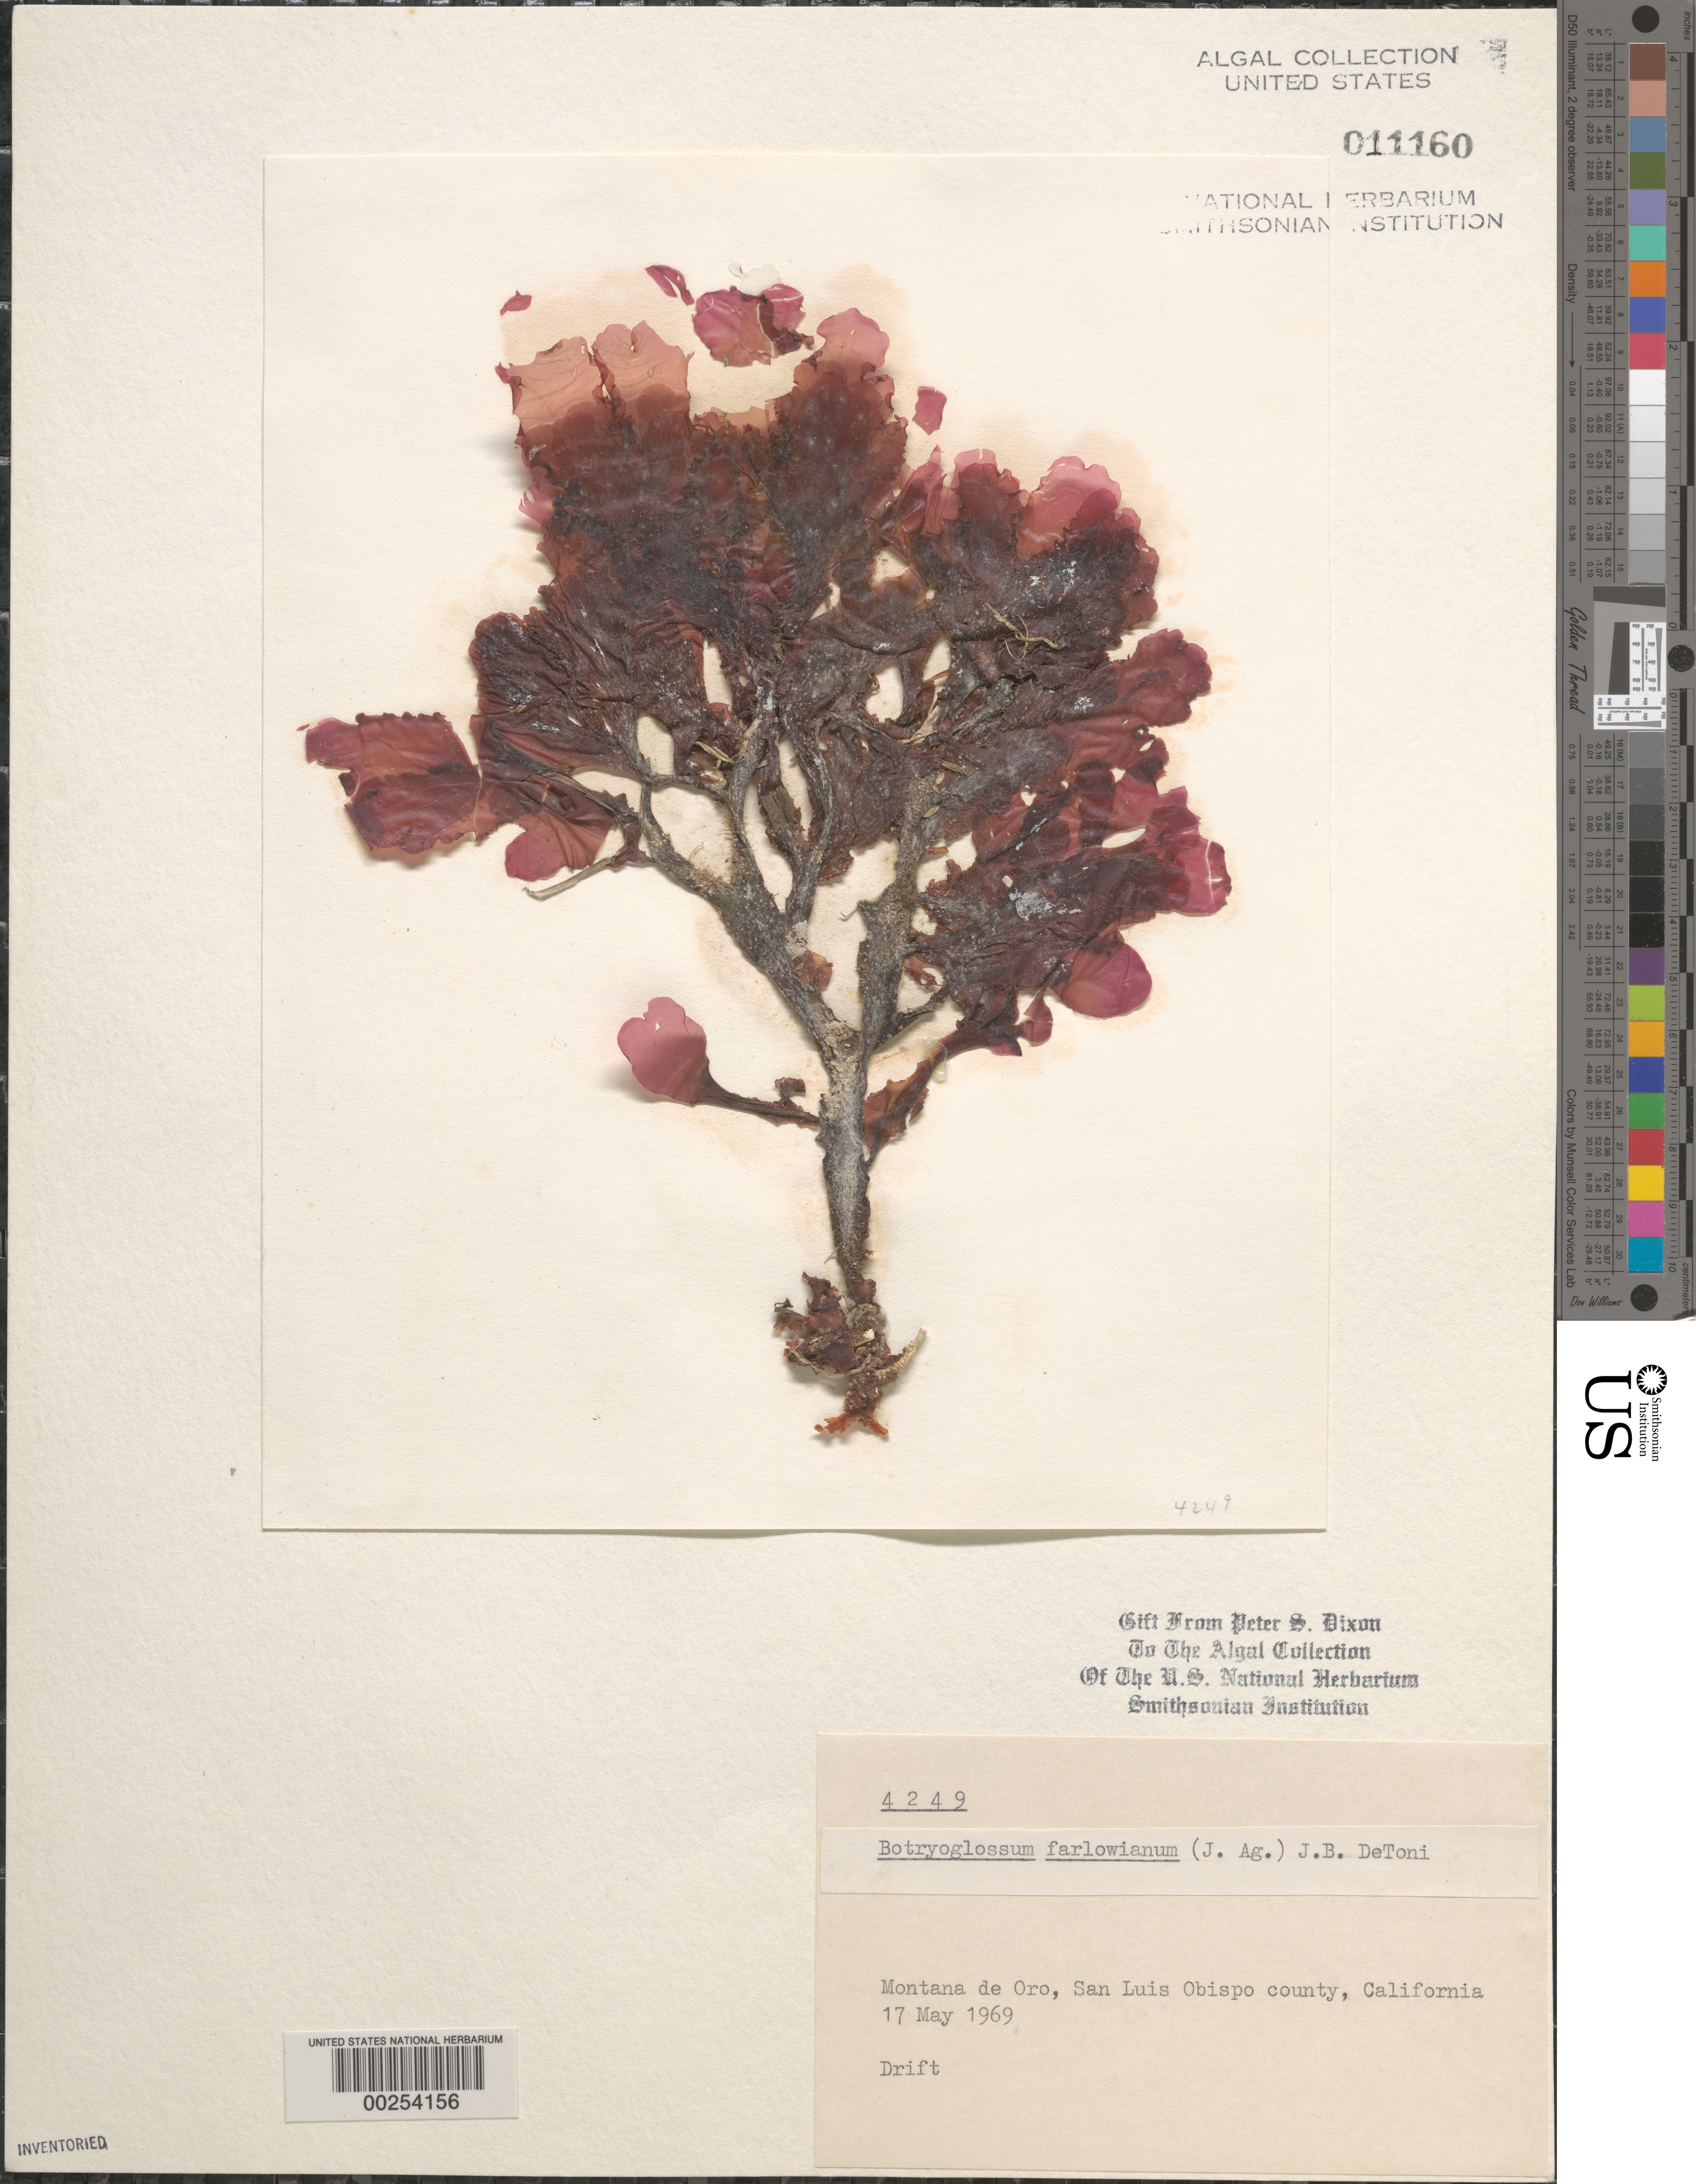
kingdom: Plantae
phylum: Rhodophyta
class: Florideophyceae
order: Ceramiales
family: Delesseriaceae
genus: Botryoglossum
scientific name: Botryoglossum farlowianum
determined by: Dixon, P. S.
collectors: P. S. Dixon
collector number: PSD 4249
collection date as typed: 17 May 1969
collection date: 1969-05-17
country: United States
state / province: California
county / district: San Luis Obispo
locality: Montana de Oro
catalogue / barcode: US 11160